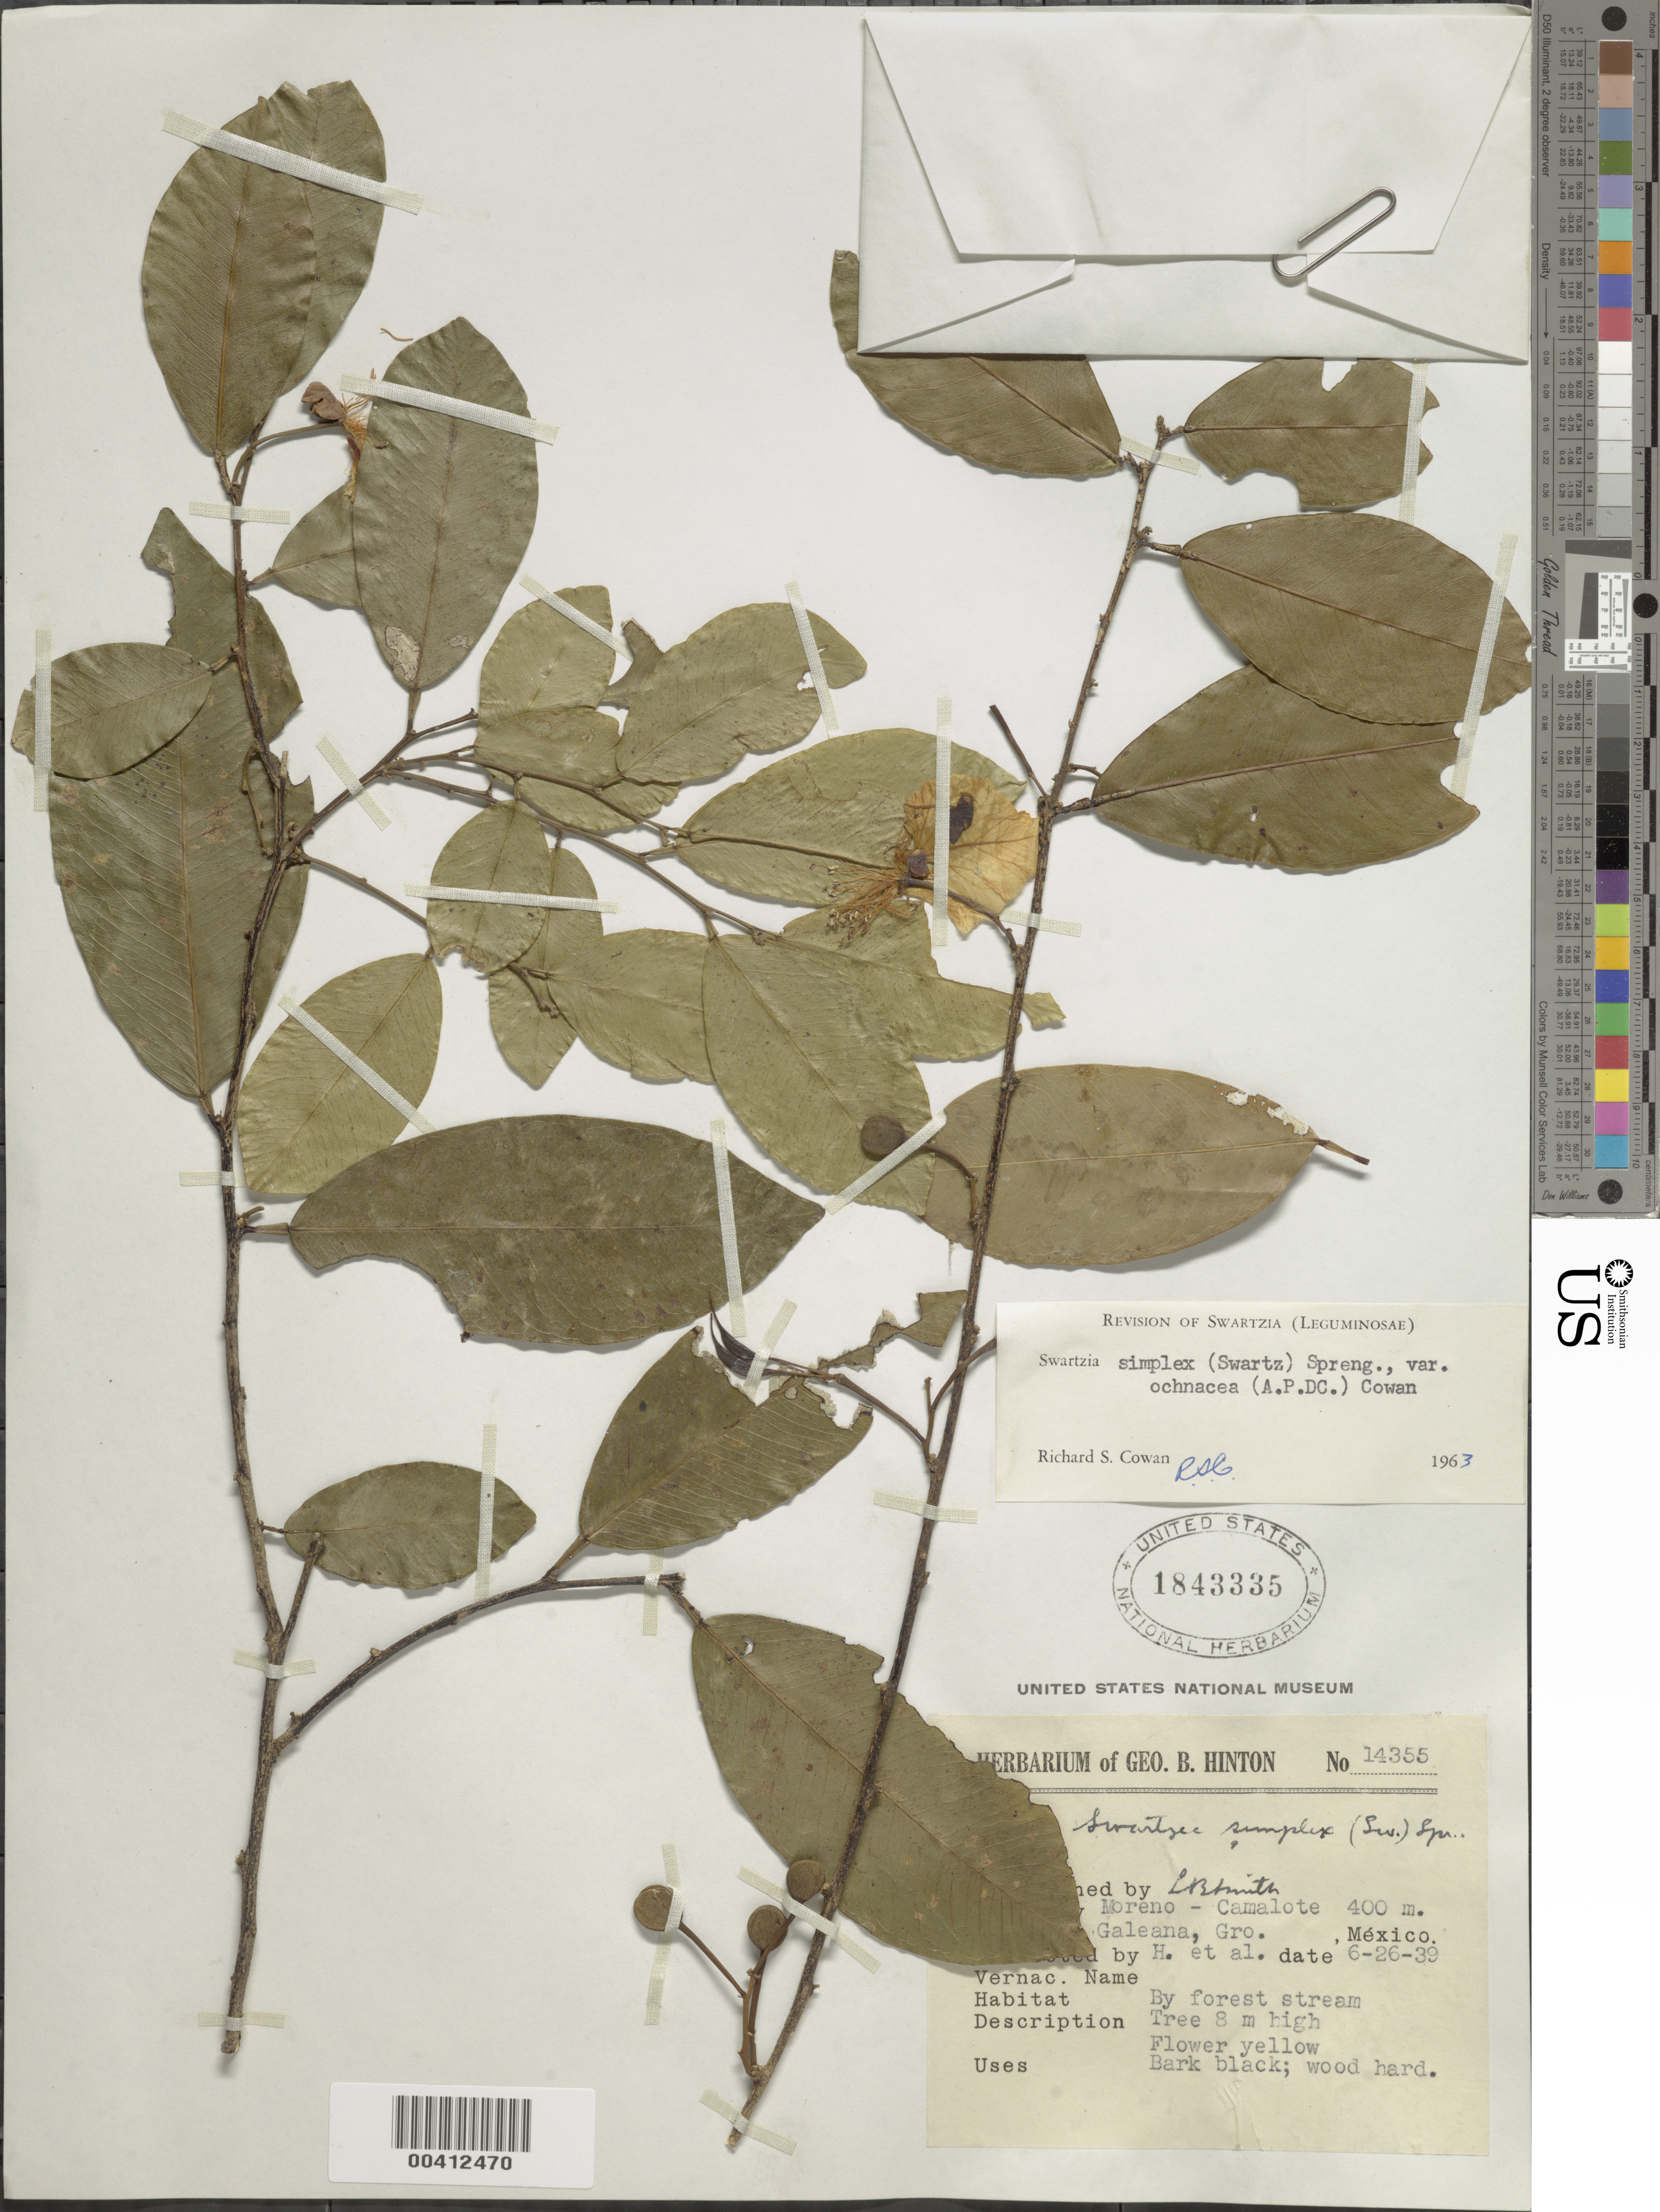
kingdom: Plantae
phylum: Tracheophyta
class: Magnoliopsida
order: Fabales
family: Fabaceae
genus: Swartzia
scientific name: Swartzia simplex var. ochnacea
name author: (DC.) R.S. Cowan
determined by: Cowan, R. S.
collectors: G. B. Hinton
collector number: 14355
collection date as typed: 26 Jun 1939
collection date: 1939-06-26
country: Mexico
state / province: Guerrero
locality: Galeana dist., Moreno - Camalote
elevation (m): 400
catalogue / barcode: US 1843335